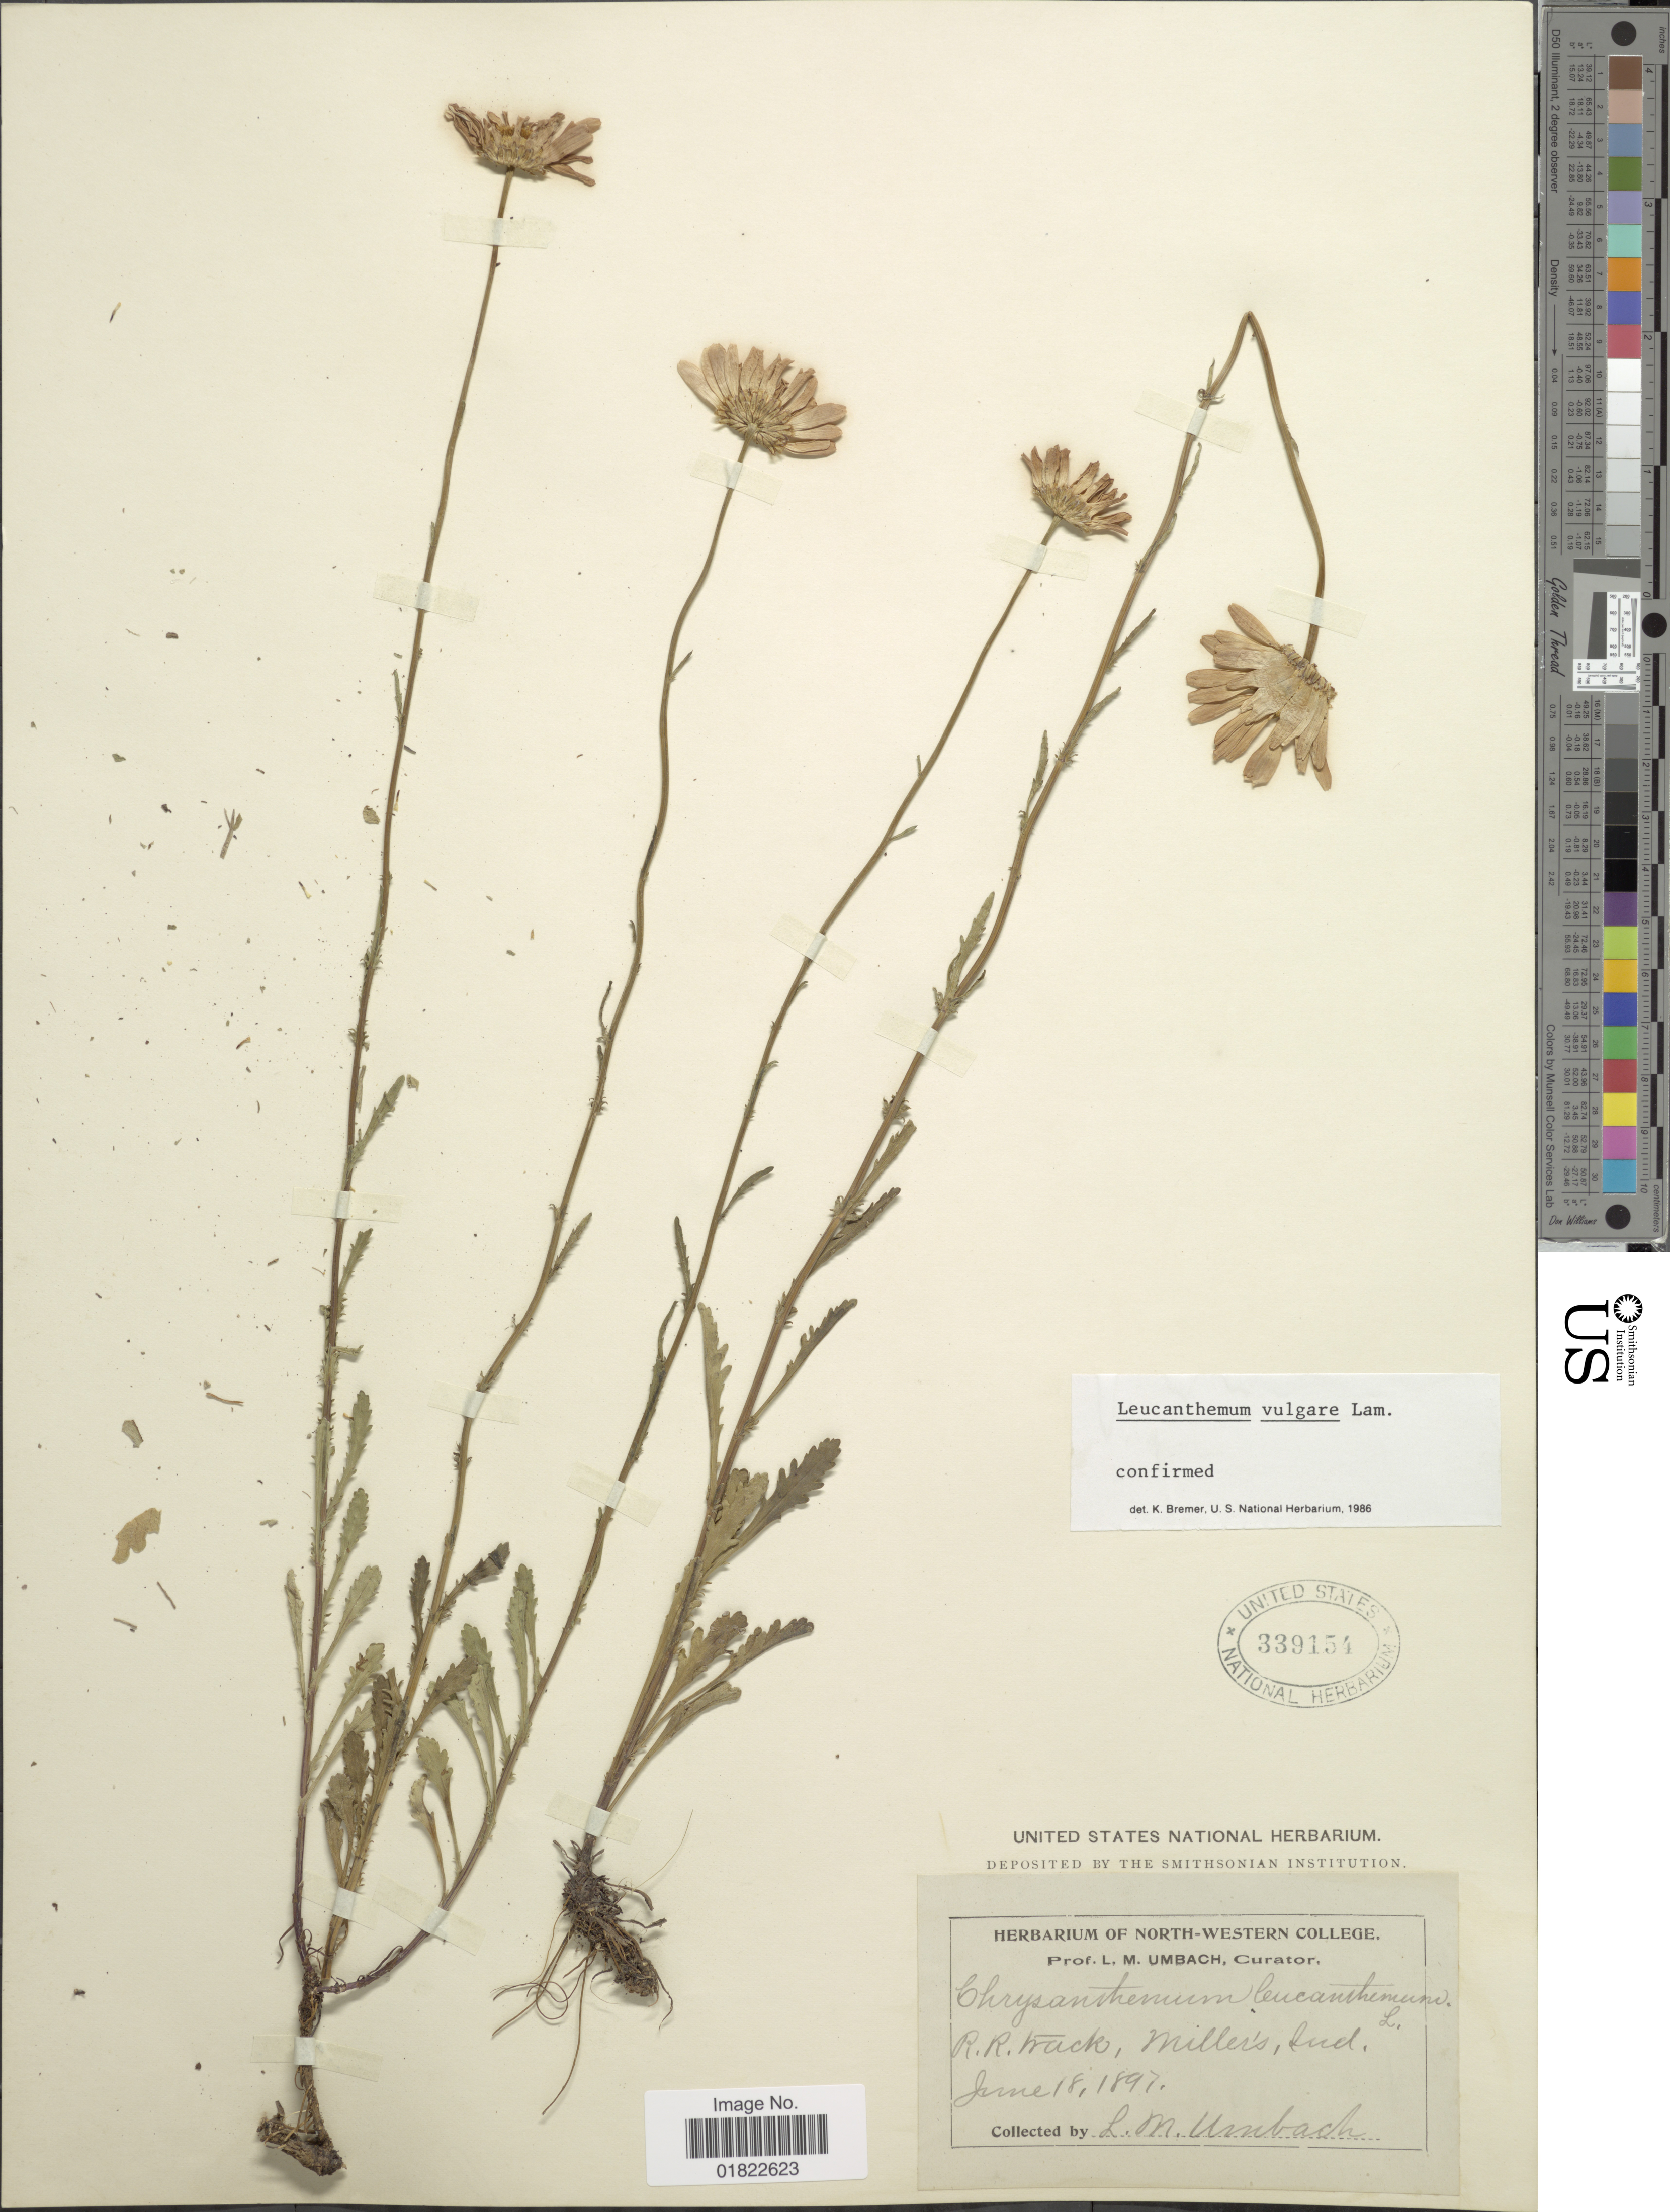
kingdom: Plantae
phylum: Tracheophyta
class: Magnoliopsida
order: Asterales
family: Asteraceae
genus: Leucanthemum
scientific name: Leucanthemum vulgare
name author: Lam.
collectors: L. M. Umbach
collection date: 1897-06-18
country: United States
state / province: Indiana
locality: R.R. Wacko, Miller's Ind.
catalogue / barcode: US 339154